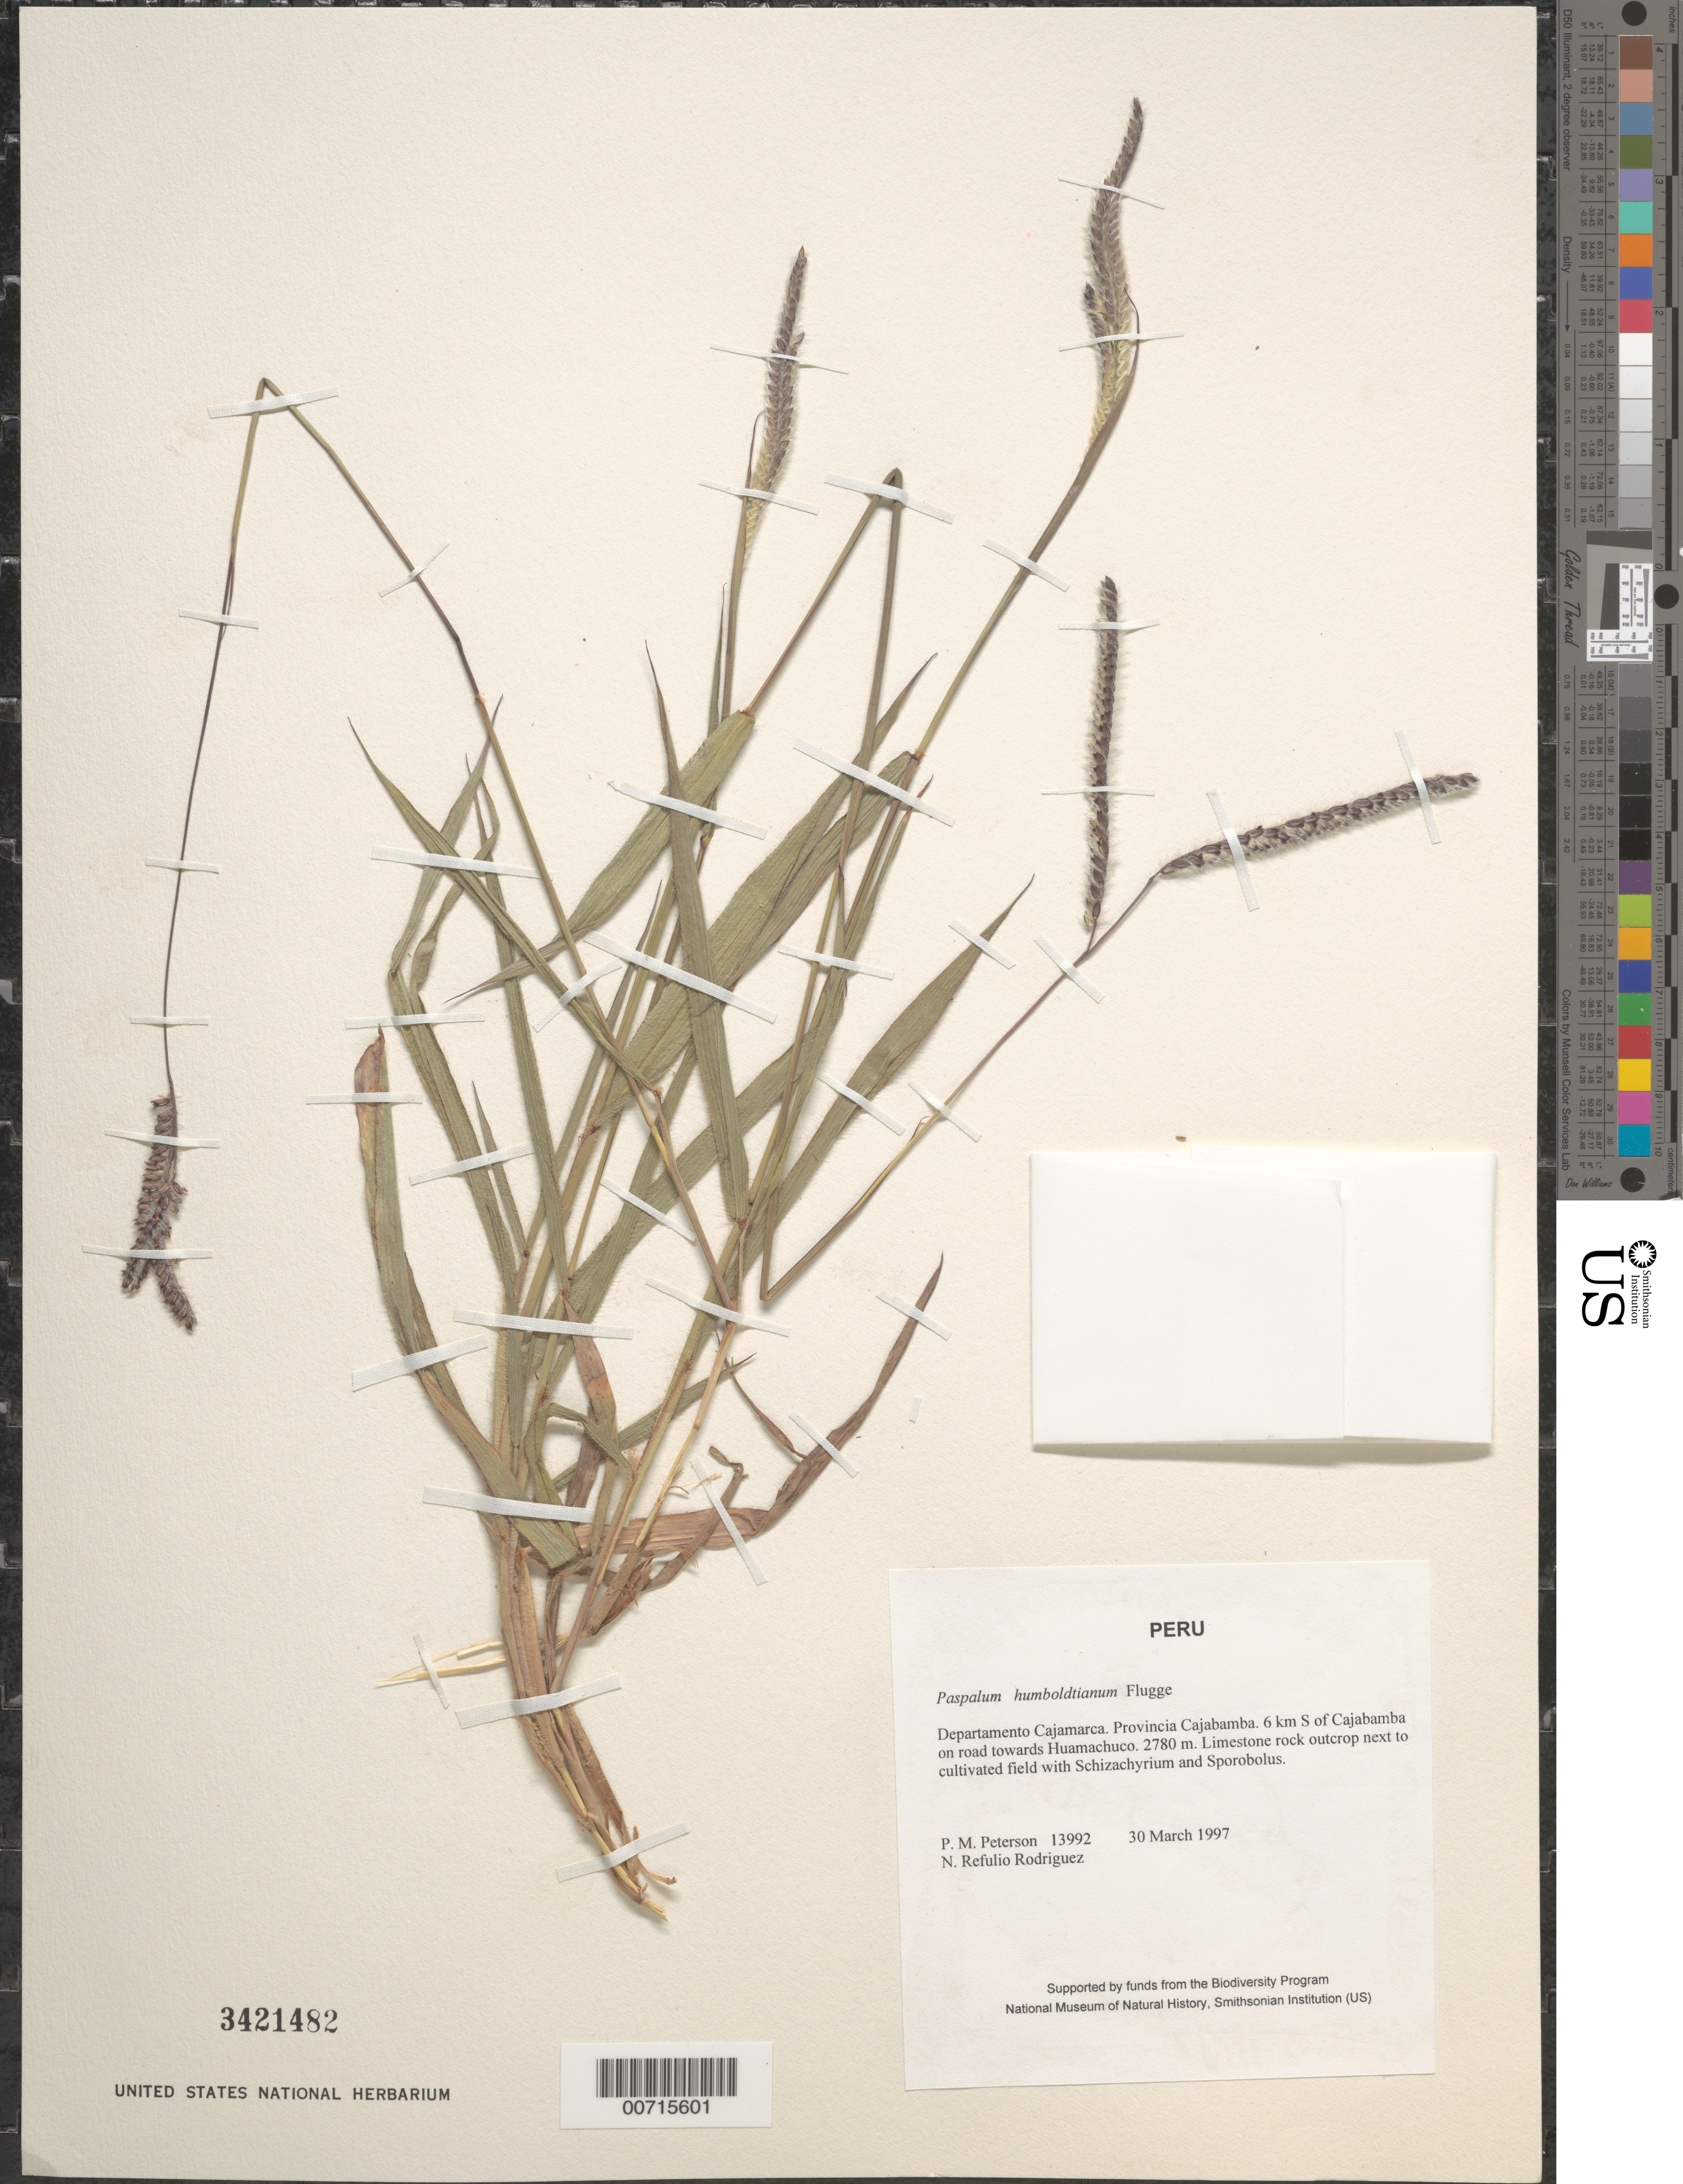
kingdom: Plantae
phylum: Tracheophyta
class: Liliopsida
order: Poales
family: Poaceae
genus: Paspalum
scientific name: Paspalum humboldtianum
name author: Flüggé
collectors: P. M. Peterson & N. Refulio-Rodríguez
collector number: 13992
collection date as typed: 30 Mar 1997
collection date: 1997-03-30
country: Peru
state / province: Cajamarca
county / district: Cajabamba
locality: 6 km S of Cajabamba on road towards Huamachuco.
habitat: Limestone rock outcrop next to cultivated field with Schizachyrium and Sporobolus.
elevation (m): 2780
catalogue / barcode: US 3421482